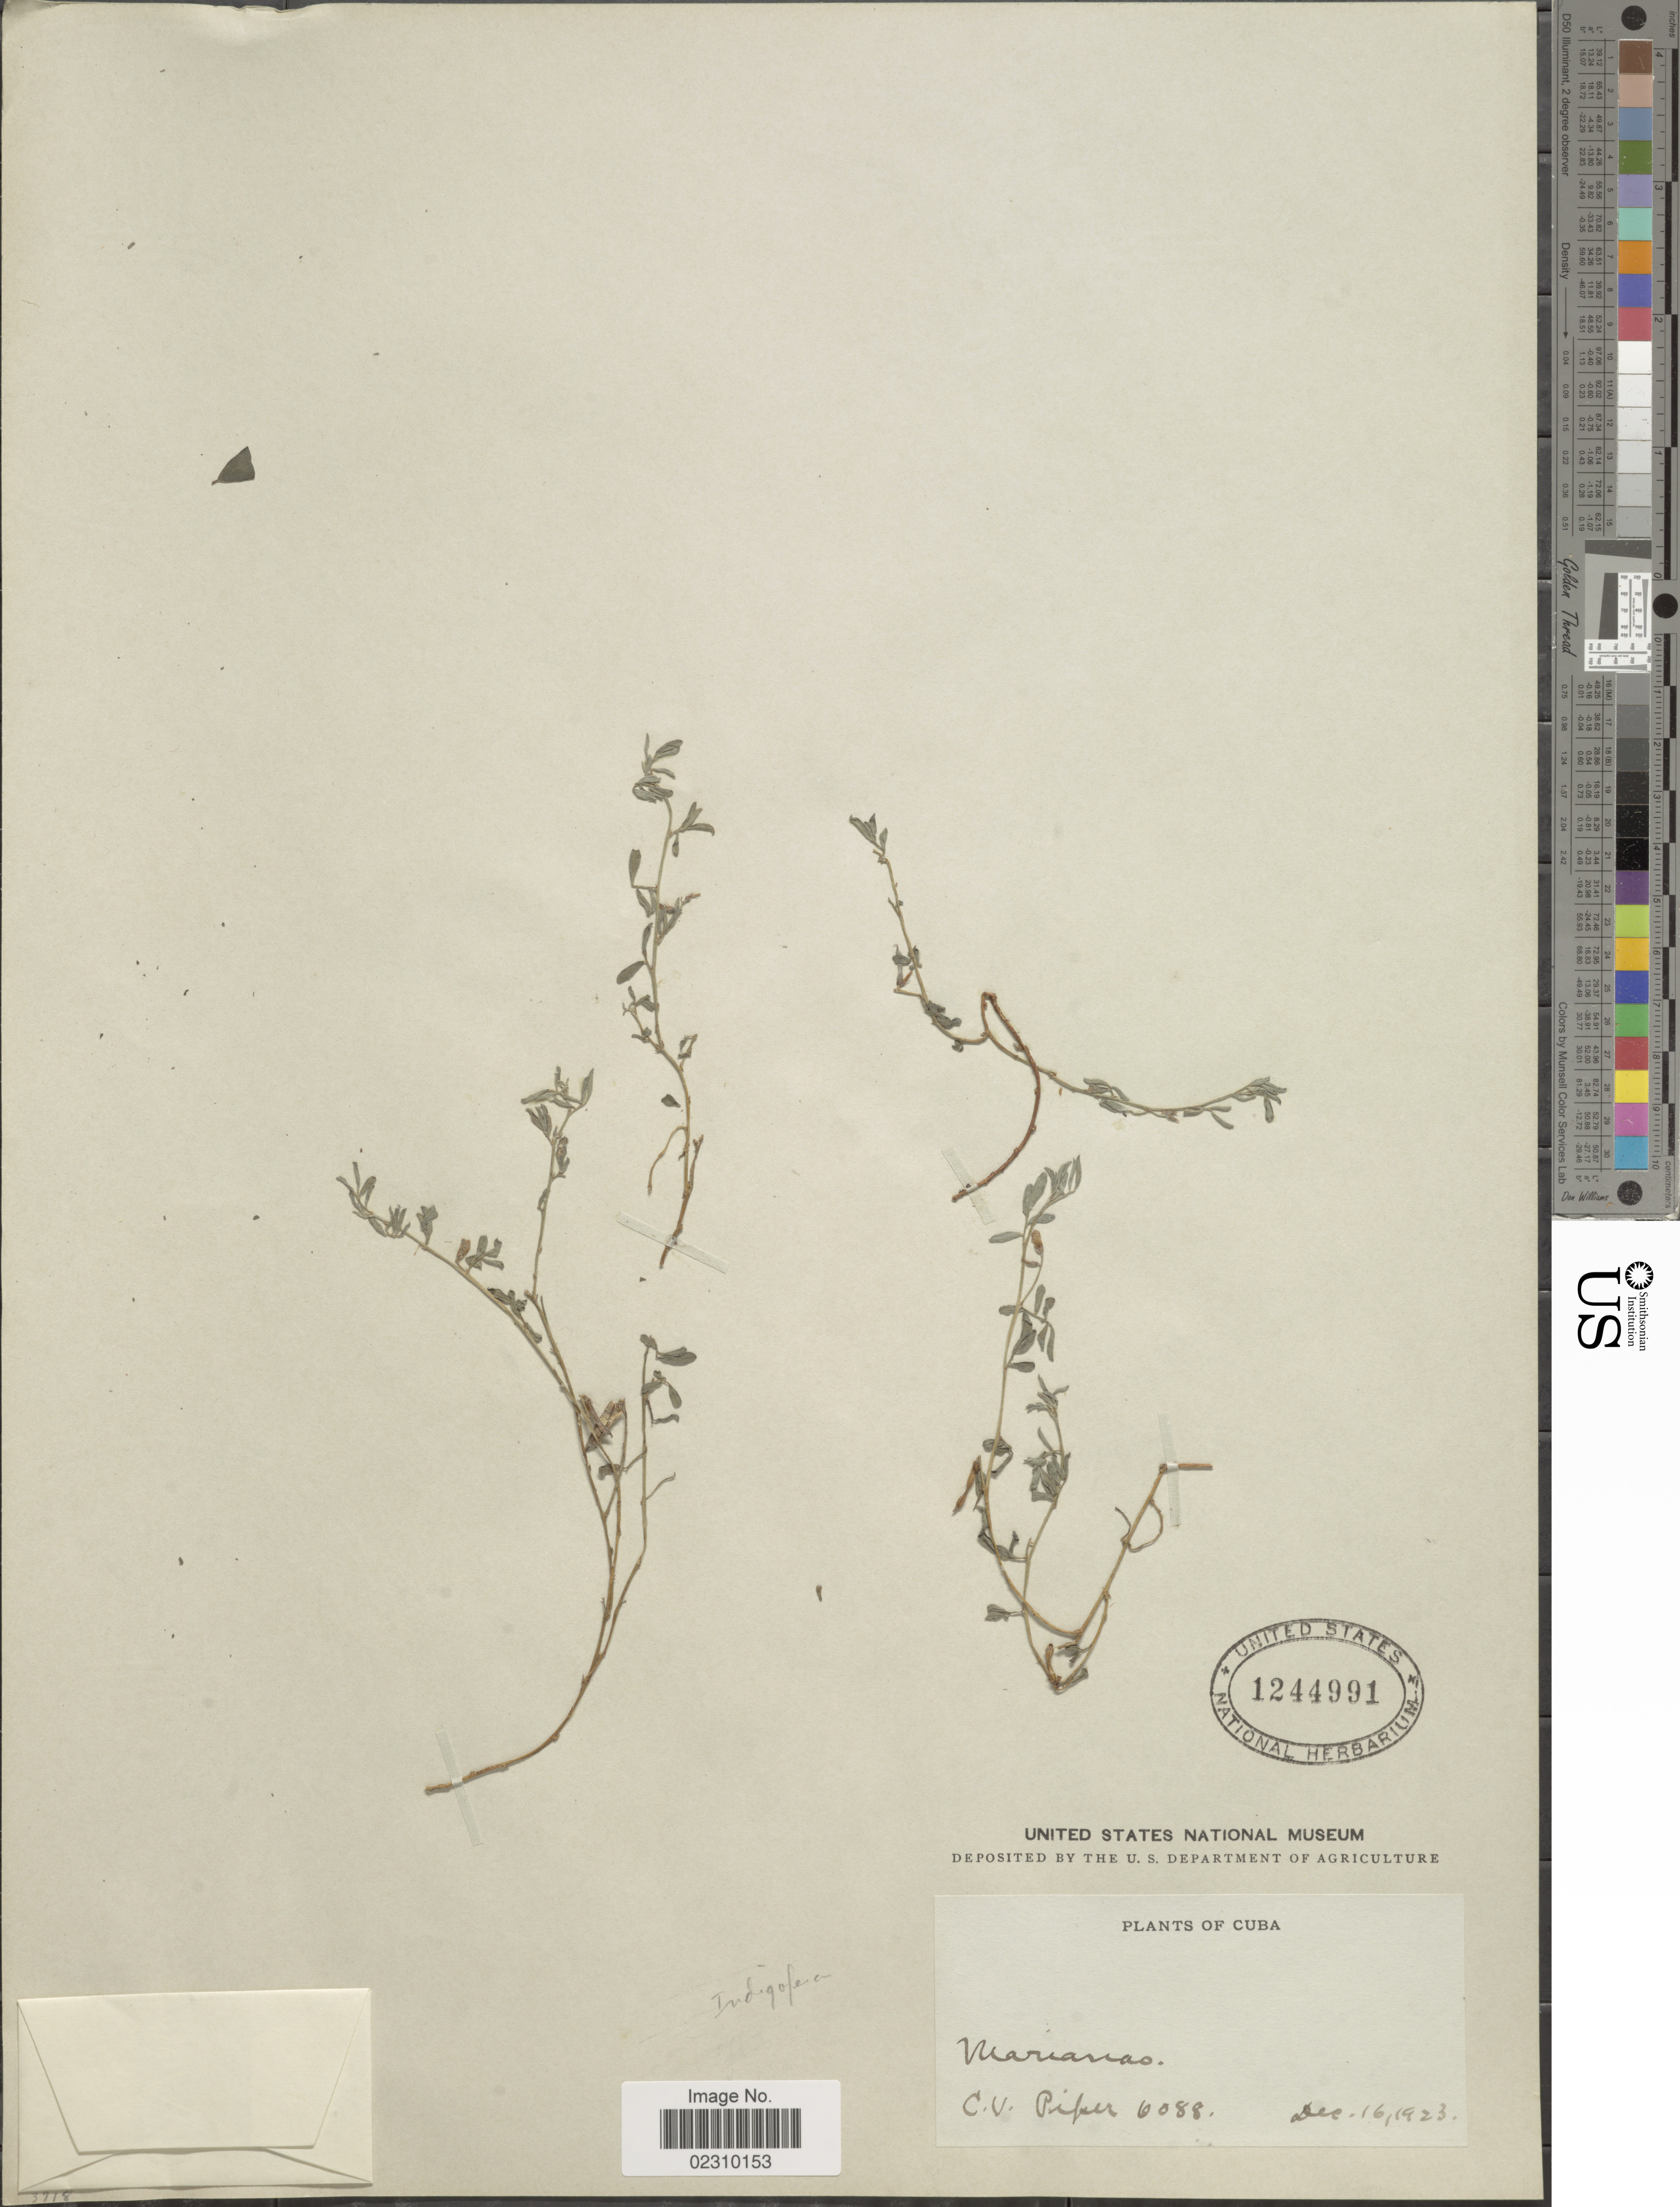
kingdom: Plantae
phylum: Tracheophyta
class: Magnoliopsida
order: Fabales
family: Fabaceae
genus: Indigofera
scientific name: Indigofera sp.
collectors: C. V. Piper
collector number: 6088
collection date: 1923-12-16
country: Cuba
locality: Marianao, Cuba.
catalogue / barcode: US 1244991